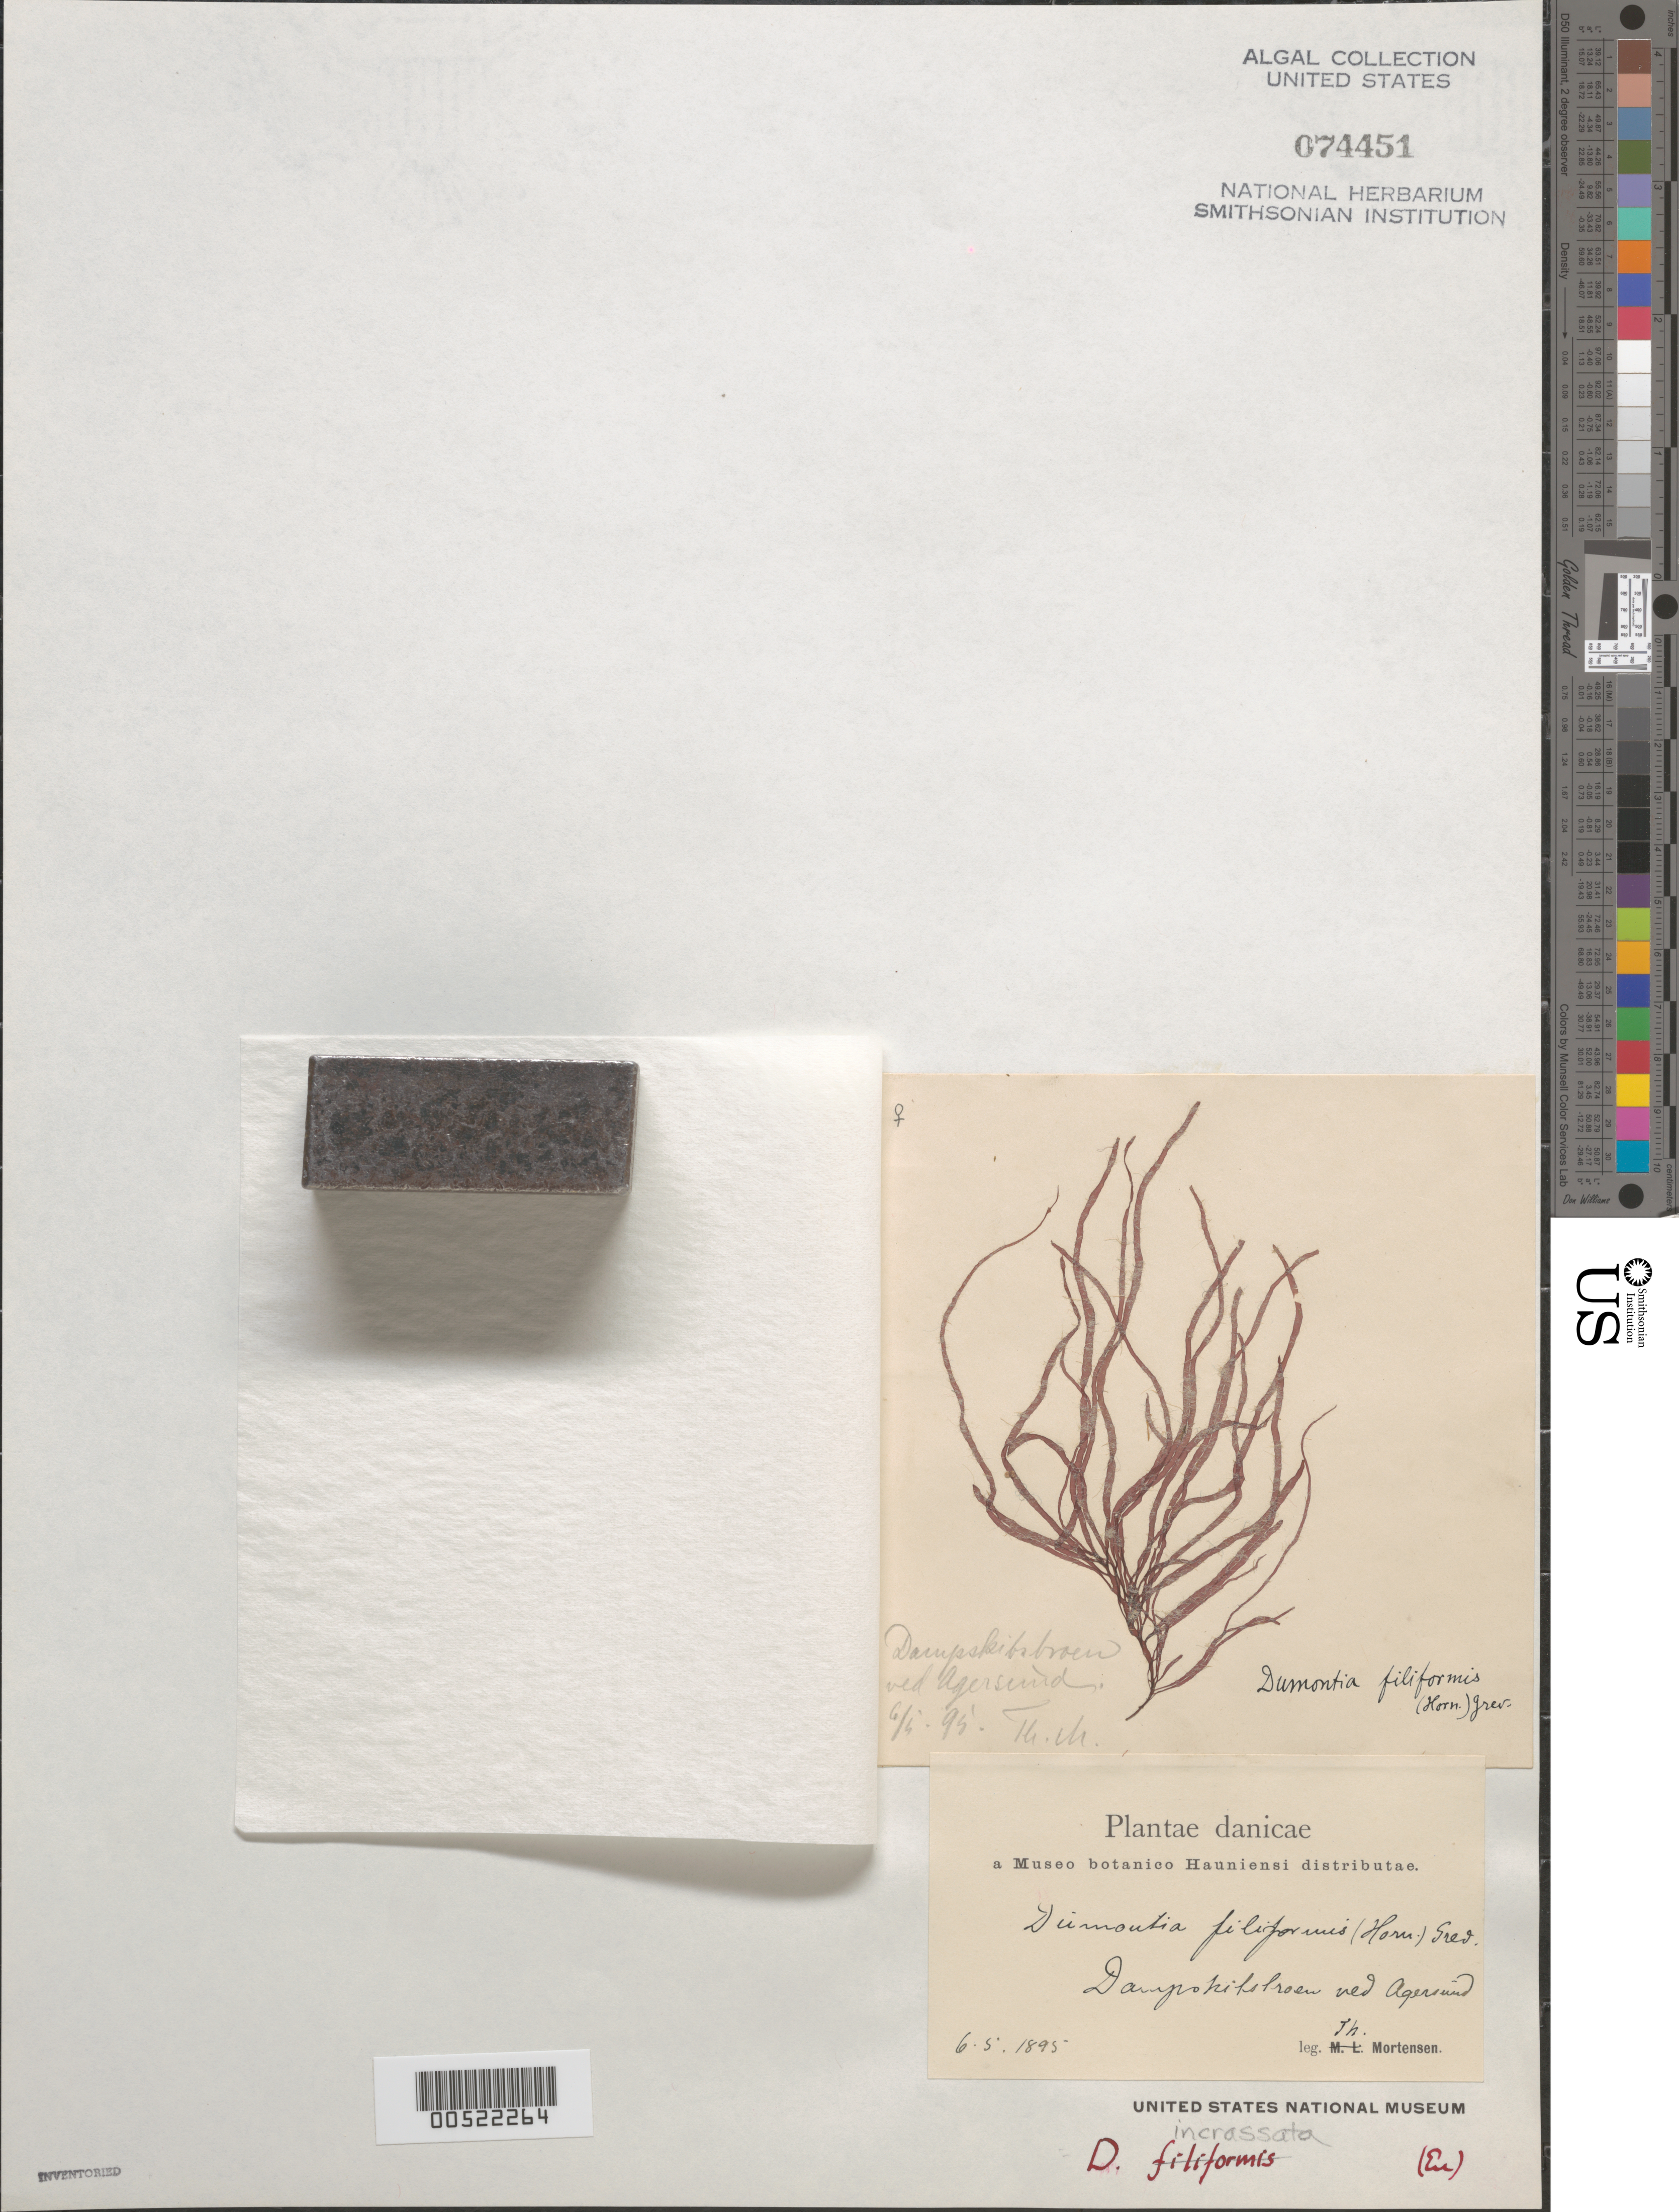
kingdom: Plantae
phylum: Rhodophyta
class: Florideophyceae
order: Gigartinales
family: Dumontiaceae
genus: Dumontia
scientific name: Dumontia contorta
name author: (S.G. Gmel.) Rupr.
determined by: Algae name updating Project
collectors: T. Mortensen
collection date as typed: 06 May 1895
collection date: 1895-05-06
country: Denmark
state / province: Nordjylland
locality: Dampskibibroen, aggersund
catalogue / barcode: US 74451